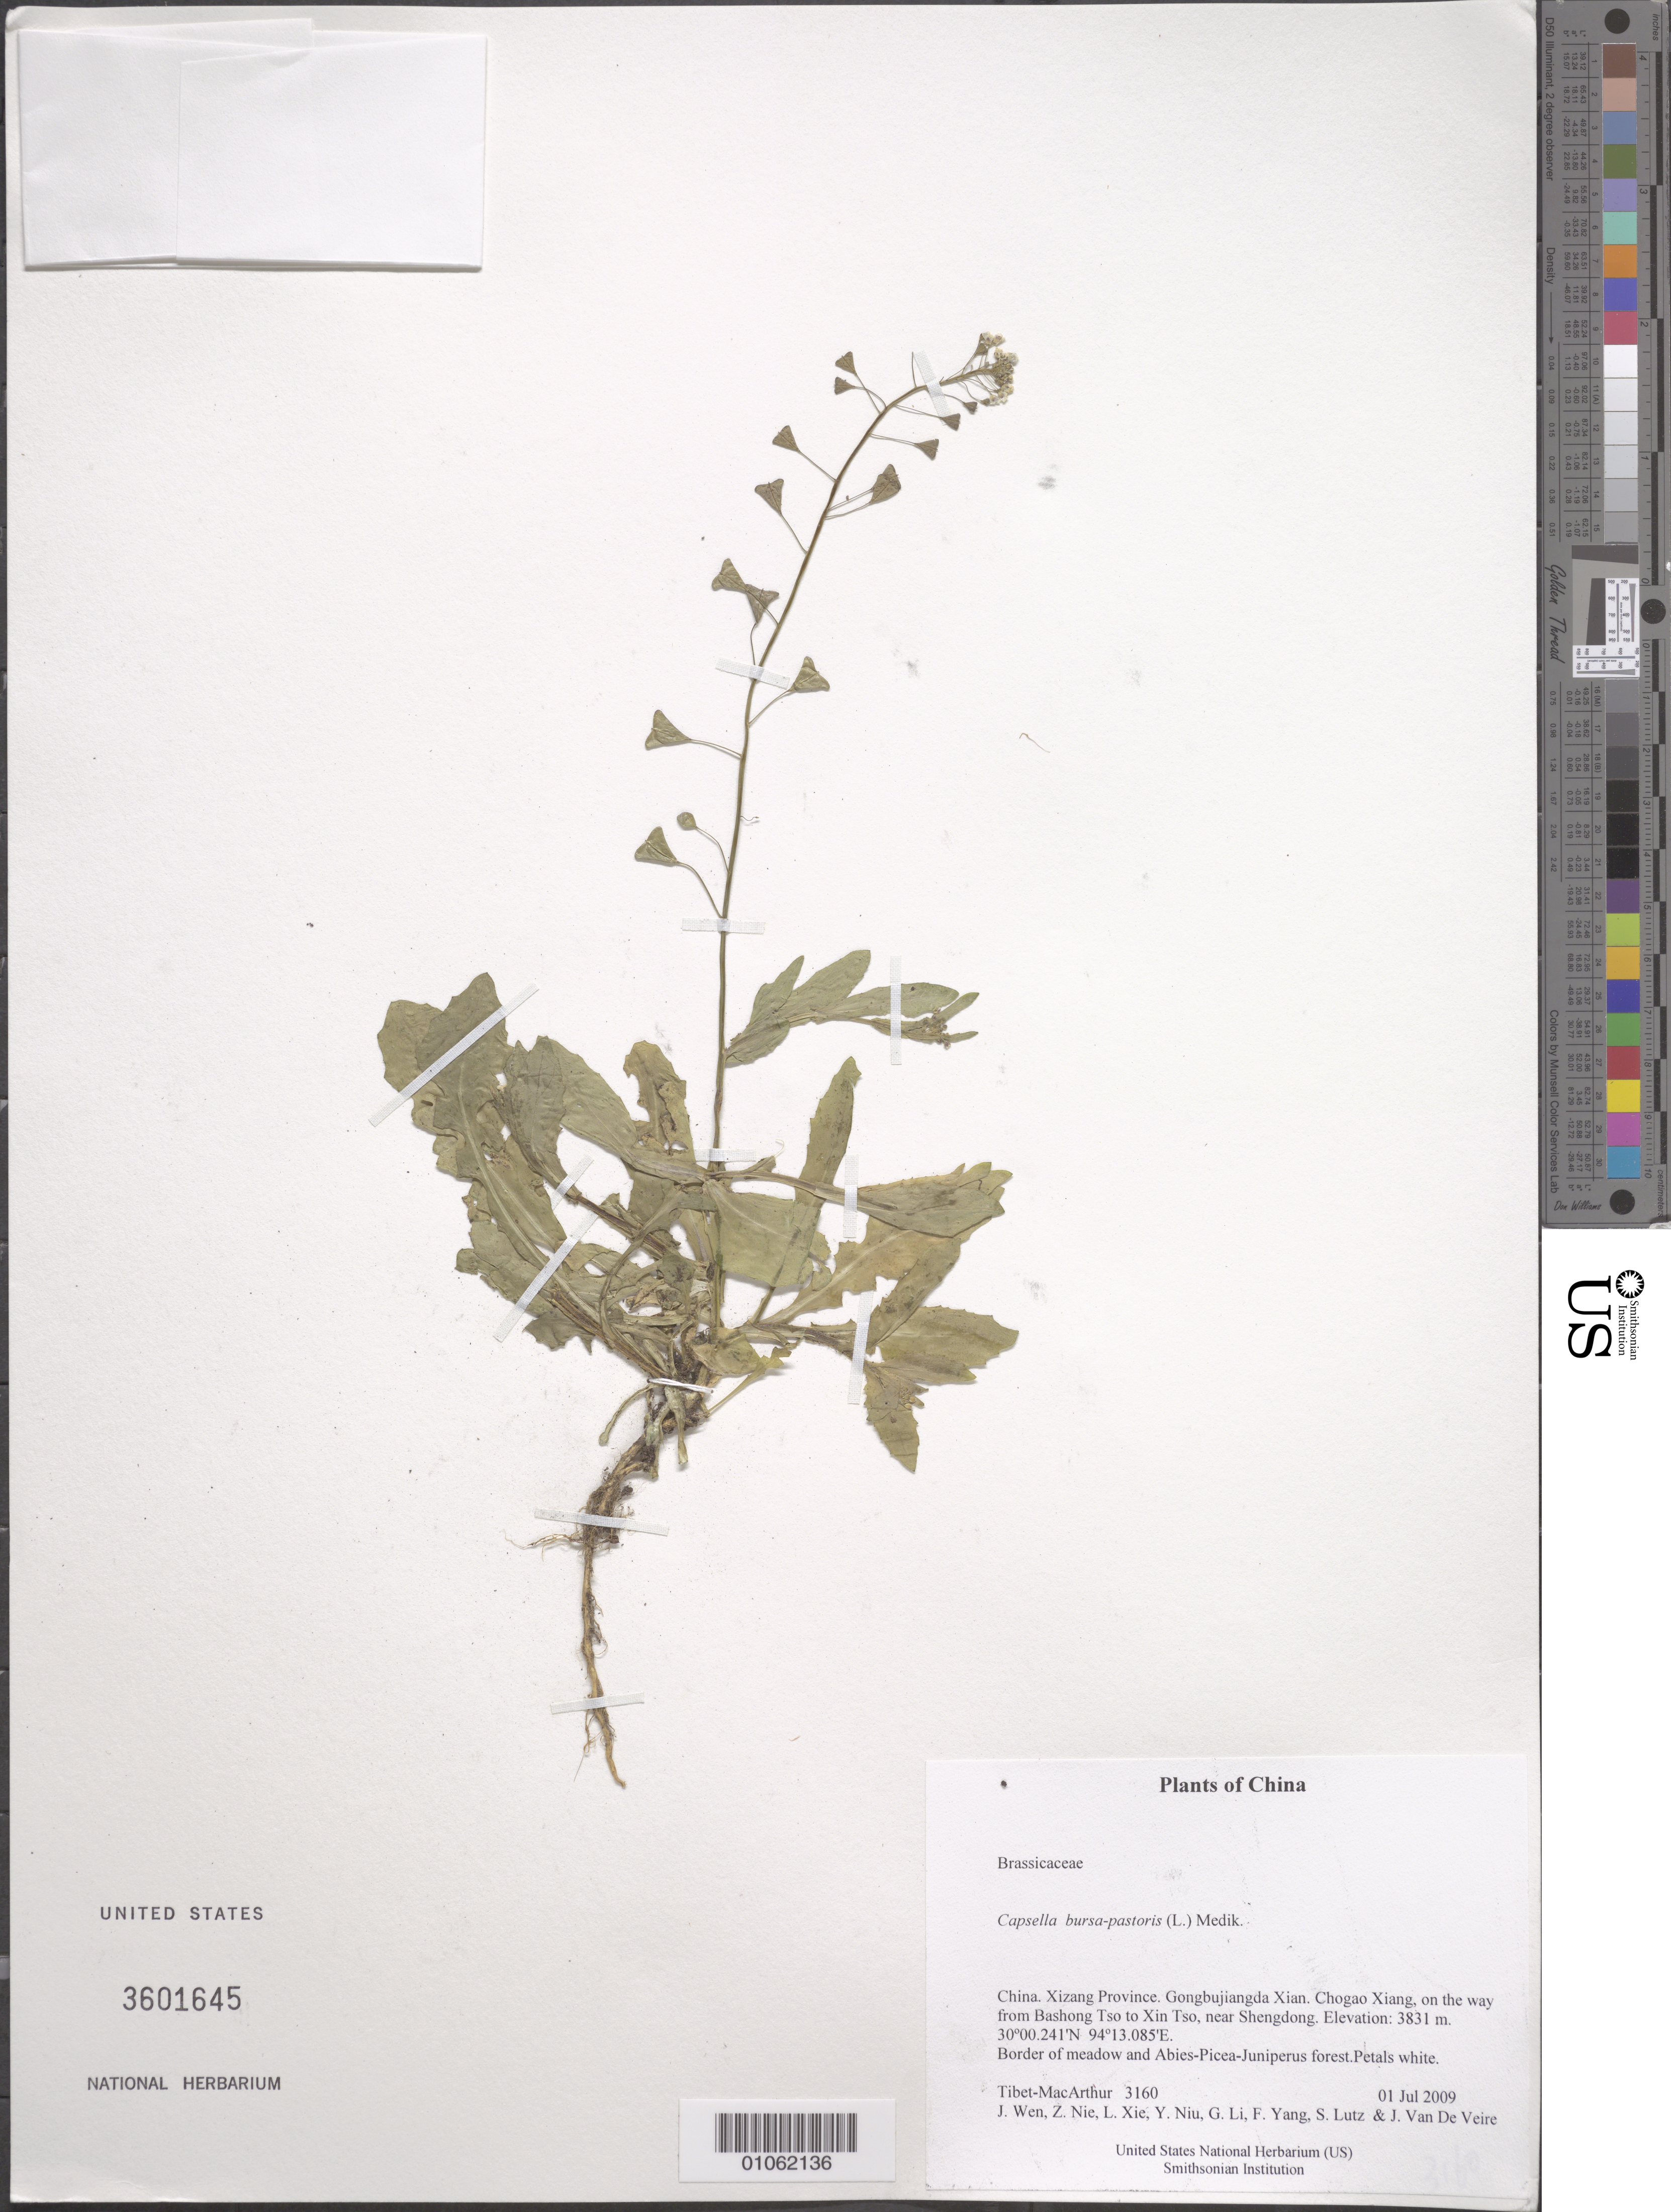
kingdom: Plantae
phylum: Tracheophyta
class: Magnoliopsida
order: Brassicales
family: Brassicaceae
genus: Capsella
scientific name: Capsella bursa-pastoris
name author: (L.) Medik.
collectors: Tibet-MacArthur, J. Wen, Z. Nie, L. Xie, Y. Niu, G. Li, F. Yang, S. Lutz & J. Van De Veire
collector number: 3160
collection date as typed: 01 Jul 2009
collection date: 2009-07-01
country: China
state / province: Xizang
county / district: Gongbujiangda Xian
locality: Chogao Xiang, on the way from Bashong Tso to Xin Tso, near Shengdong.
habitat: Border of meadow and Abies-Picea-Juniperus forest.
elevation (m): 3831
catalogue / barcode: US 3601645